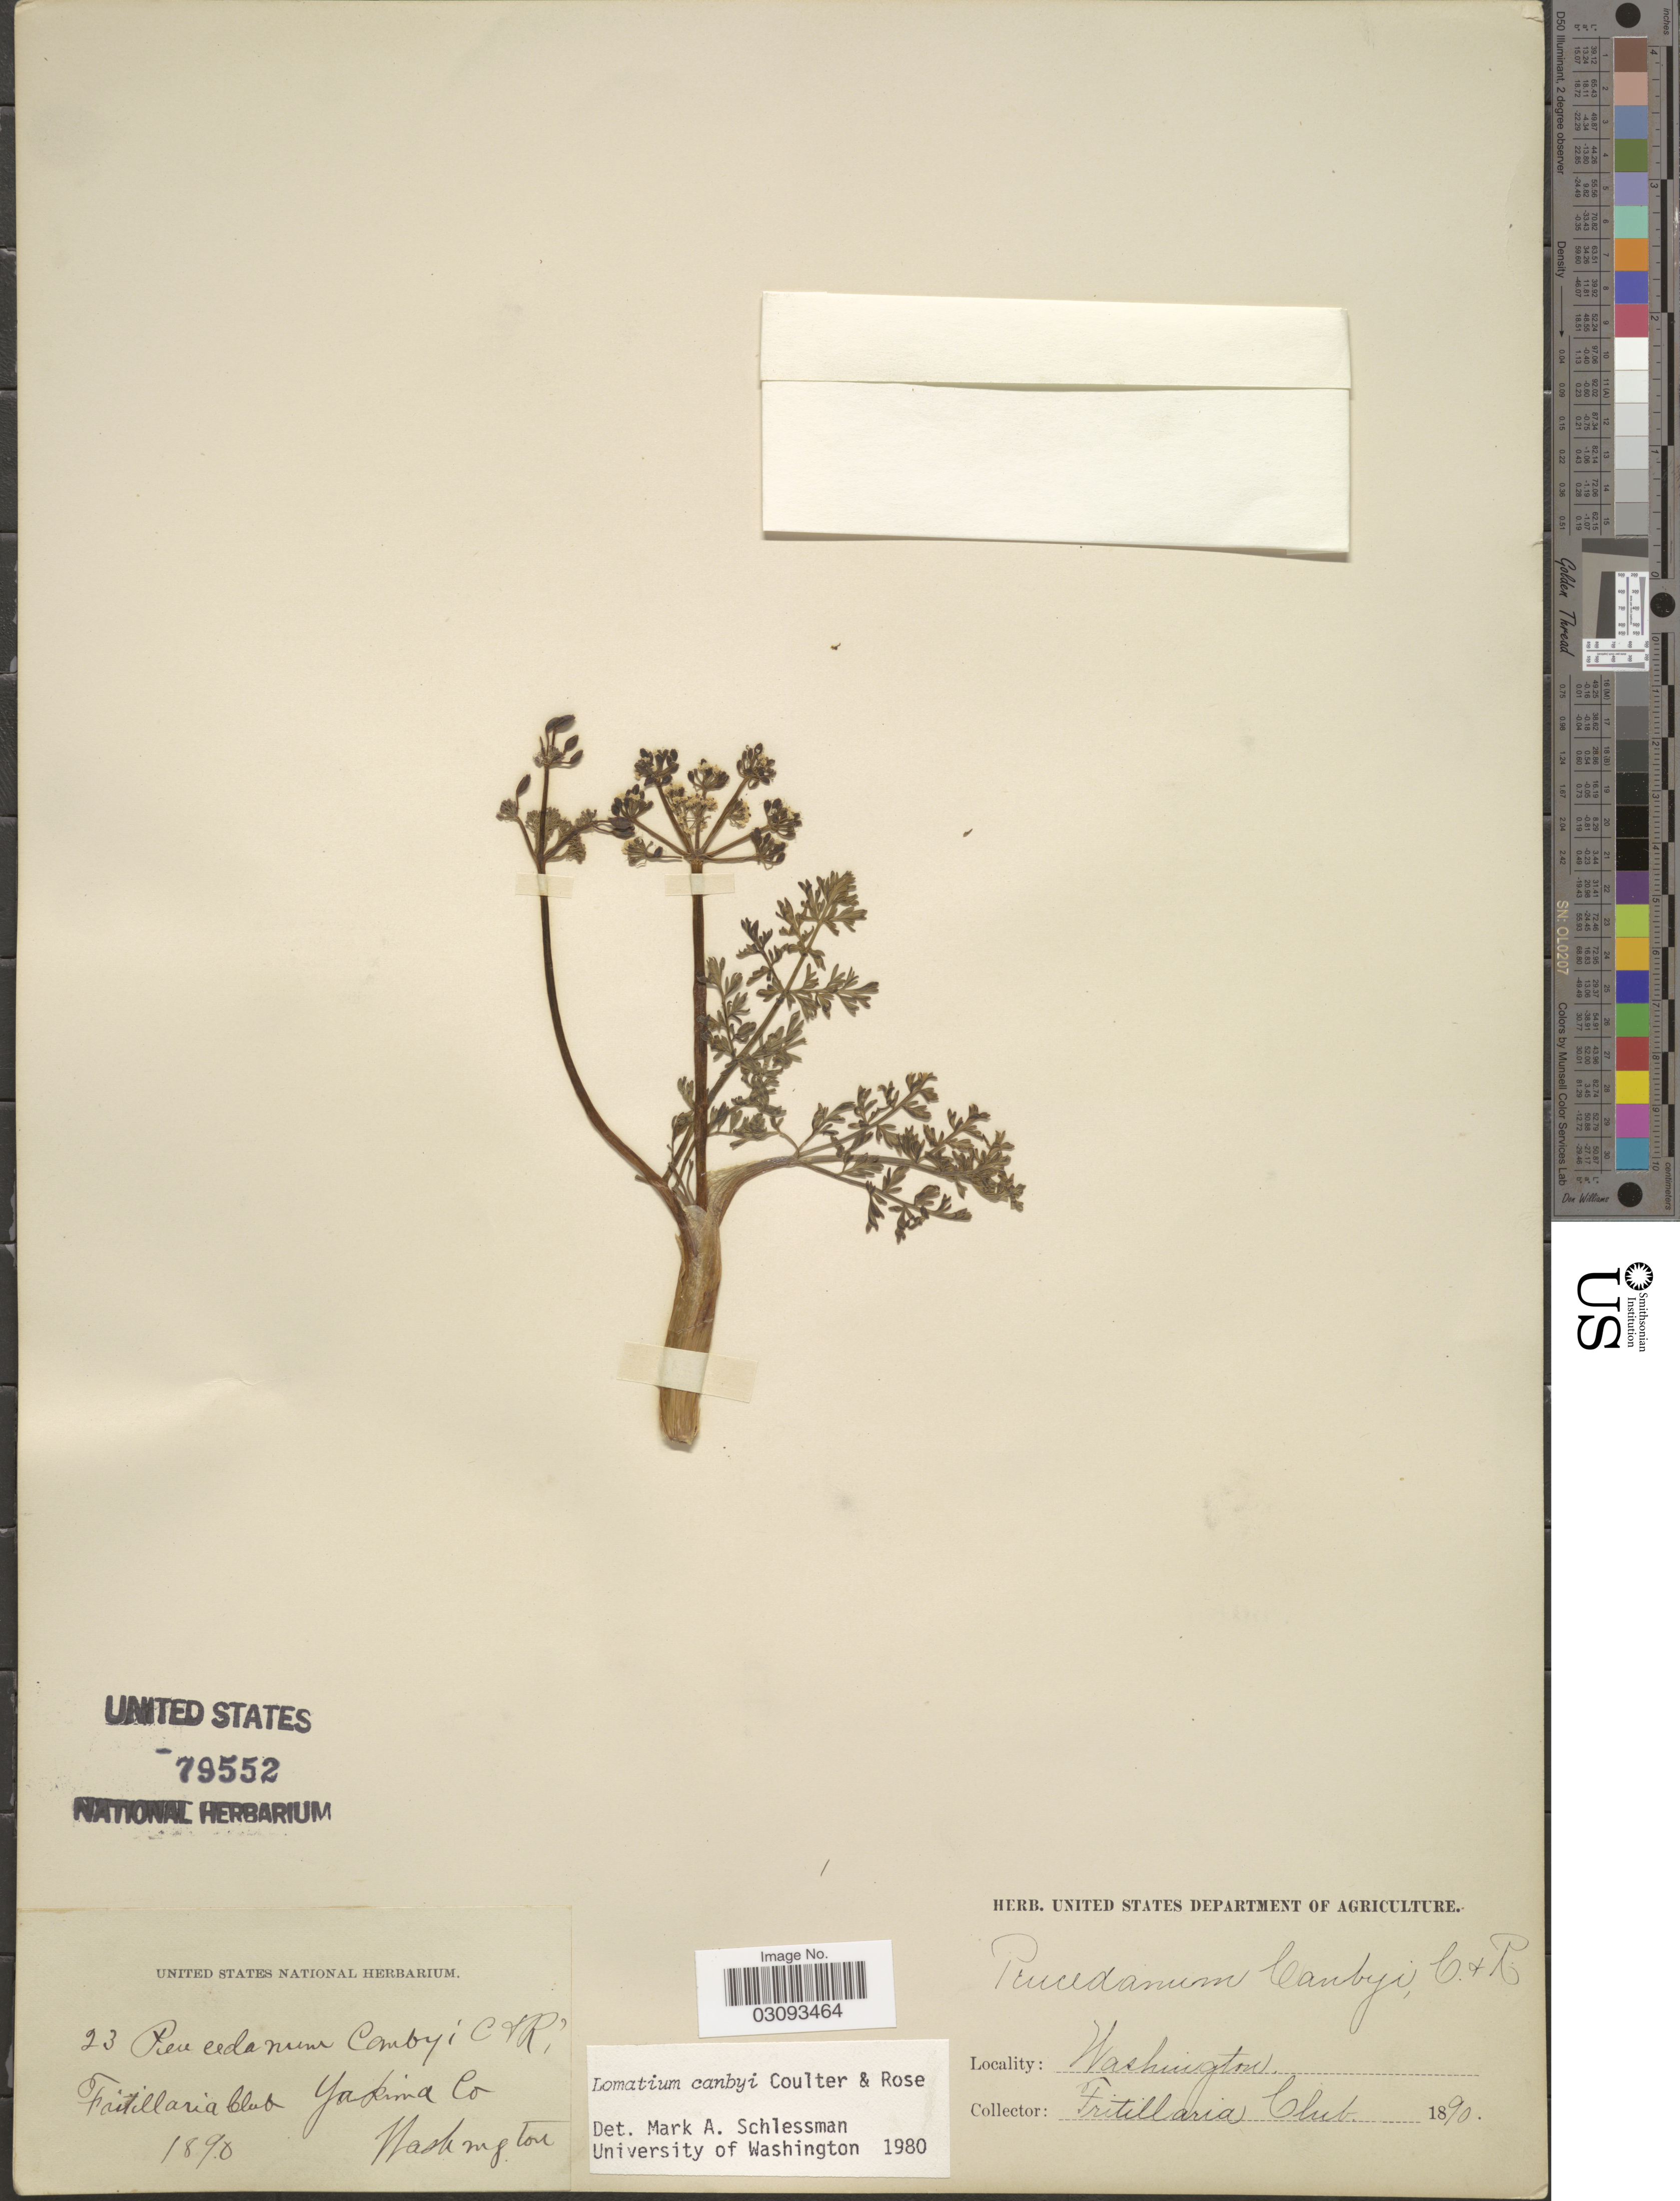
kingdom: Plantae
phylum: Tracheophyta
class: Magnoliopsida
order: Apiales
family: Apiaceae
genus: Lomatium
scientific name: Lomatium canbyi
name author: (J.M. Coult. & Rose) J.M. Coult. & Rose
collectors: Fritillaria Club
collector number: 23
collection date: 1890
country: United States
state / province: Washington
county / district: Yakima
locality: Yakima Co. Fritillaria Club.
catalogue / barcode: US 79552